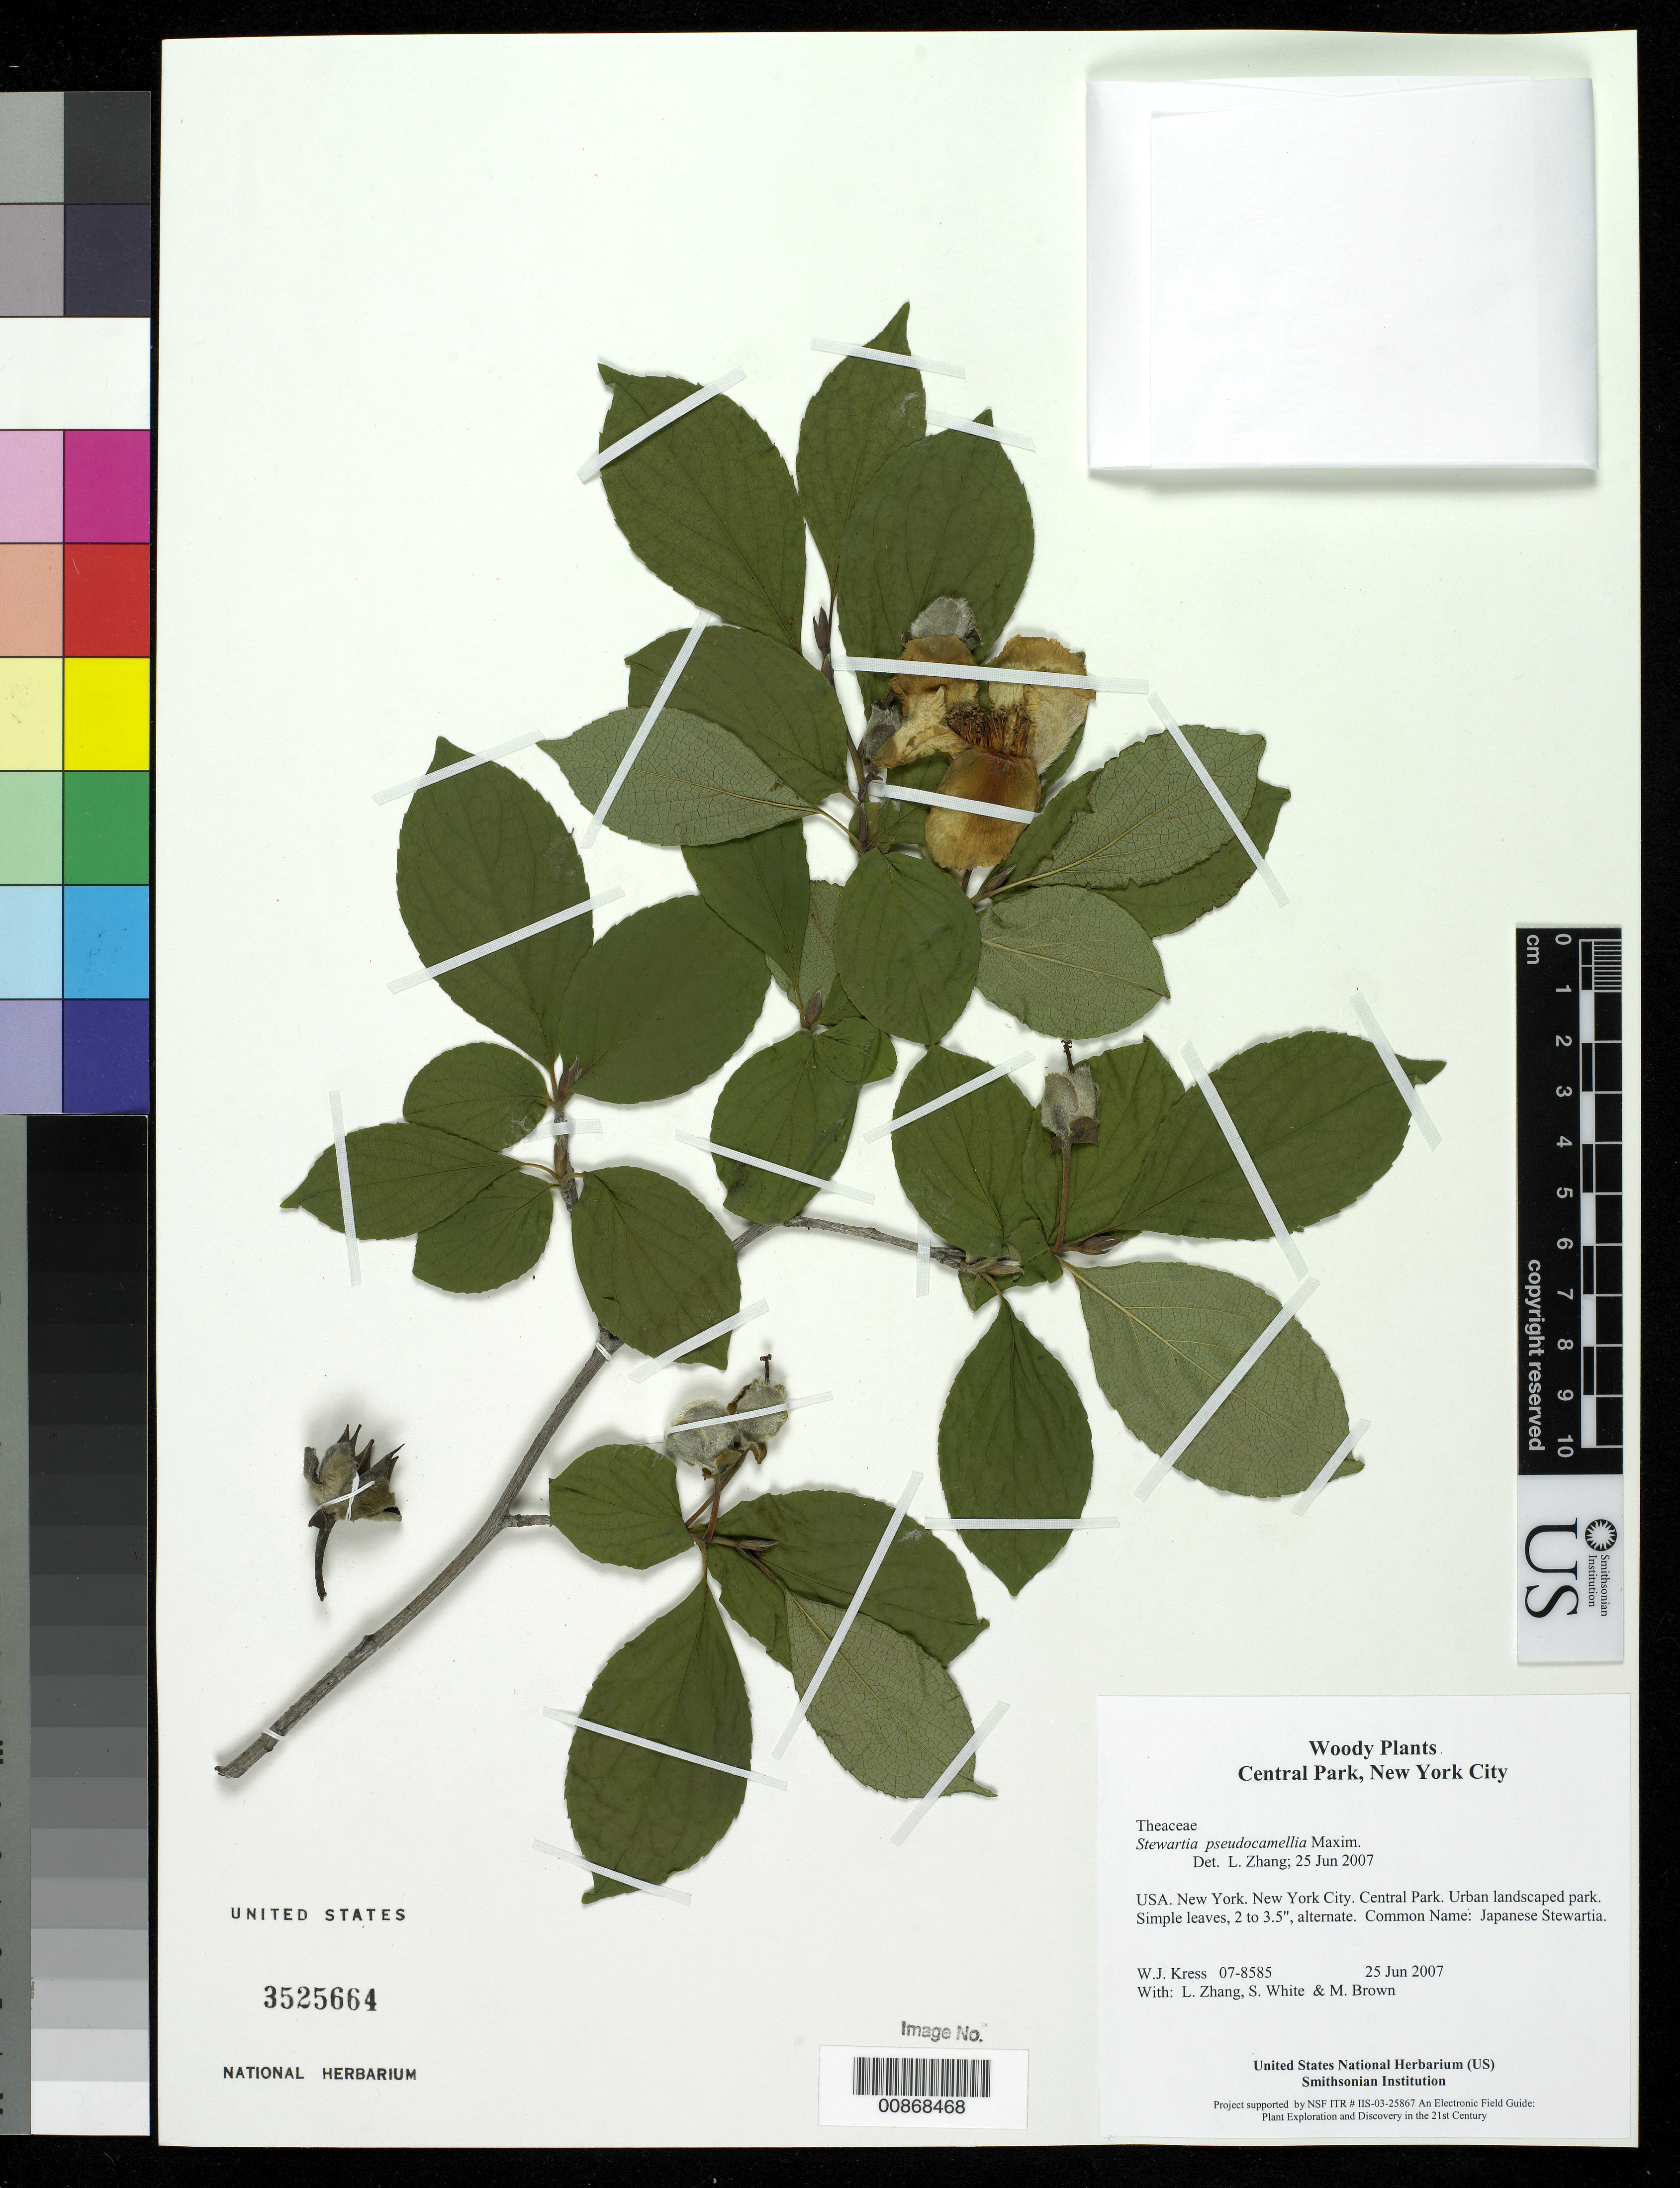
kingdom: Plantae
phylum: Tracheophyta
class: Magnoliopsida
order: Ericales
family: Theaceae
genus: Stewartia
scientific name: Stewartia pseudocamellia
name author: Maxim.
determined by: Zhang, L. B.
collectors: W. J. Kress, L. B. Zhang, S. White & M. Brown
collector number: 07-8585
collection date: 2007-06-25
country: United States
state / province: New York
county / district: New York City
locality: Central Park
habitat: Urban landscaped park.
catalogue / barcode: US 3525664